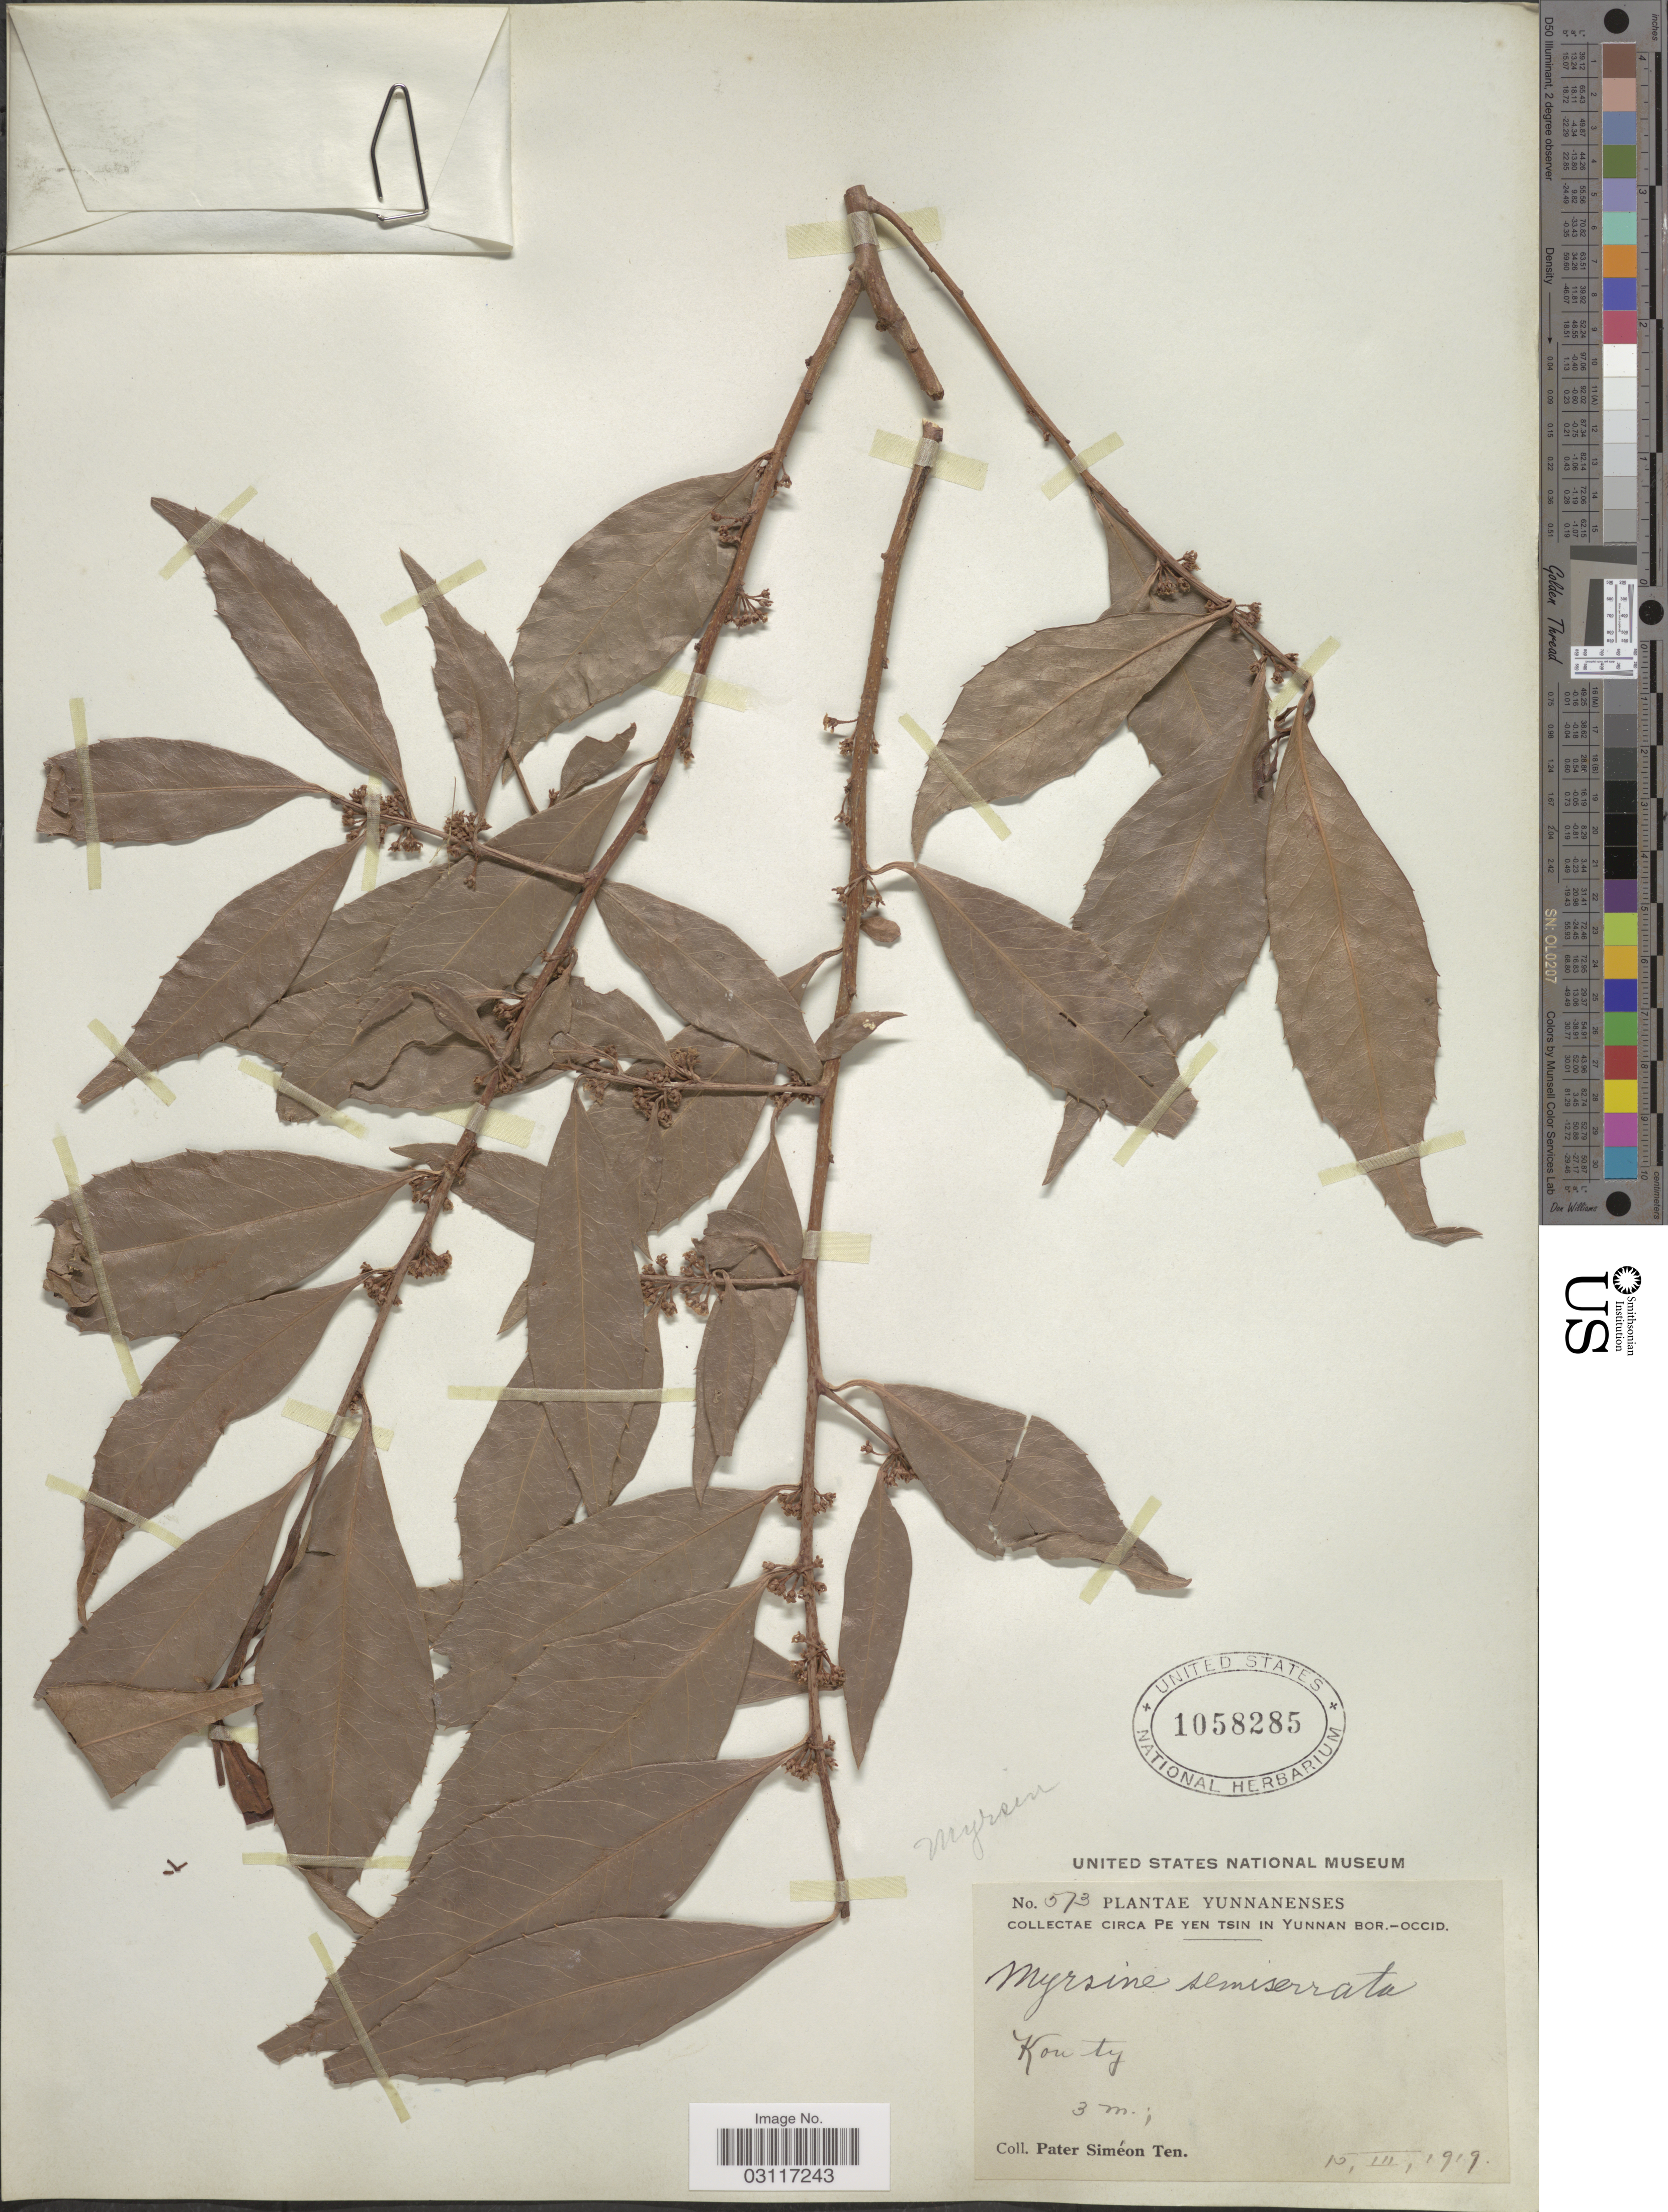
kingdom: Plantae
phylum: Tracheophyta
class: Magnoliopsida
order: Ericales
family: Primulaceae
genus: Myrsine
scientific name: Myrsine semiserrata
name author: Wall.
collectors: P. S. Ten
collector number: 573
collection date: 1919-03-15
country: China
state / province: Yunnan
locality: Yunnanenses. Circa Pe Yen Tsin in Yunnan Bor.-Occid. Kou ty.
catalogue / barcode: US 1058285